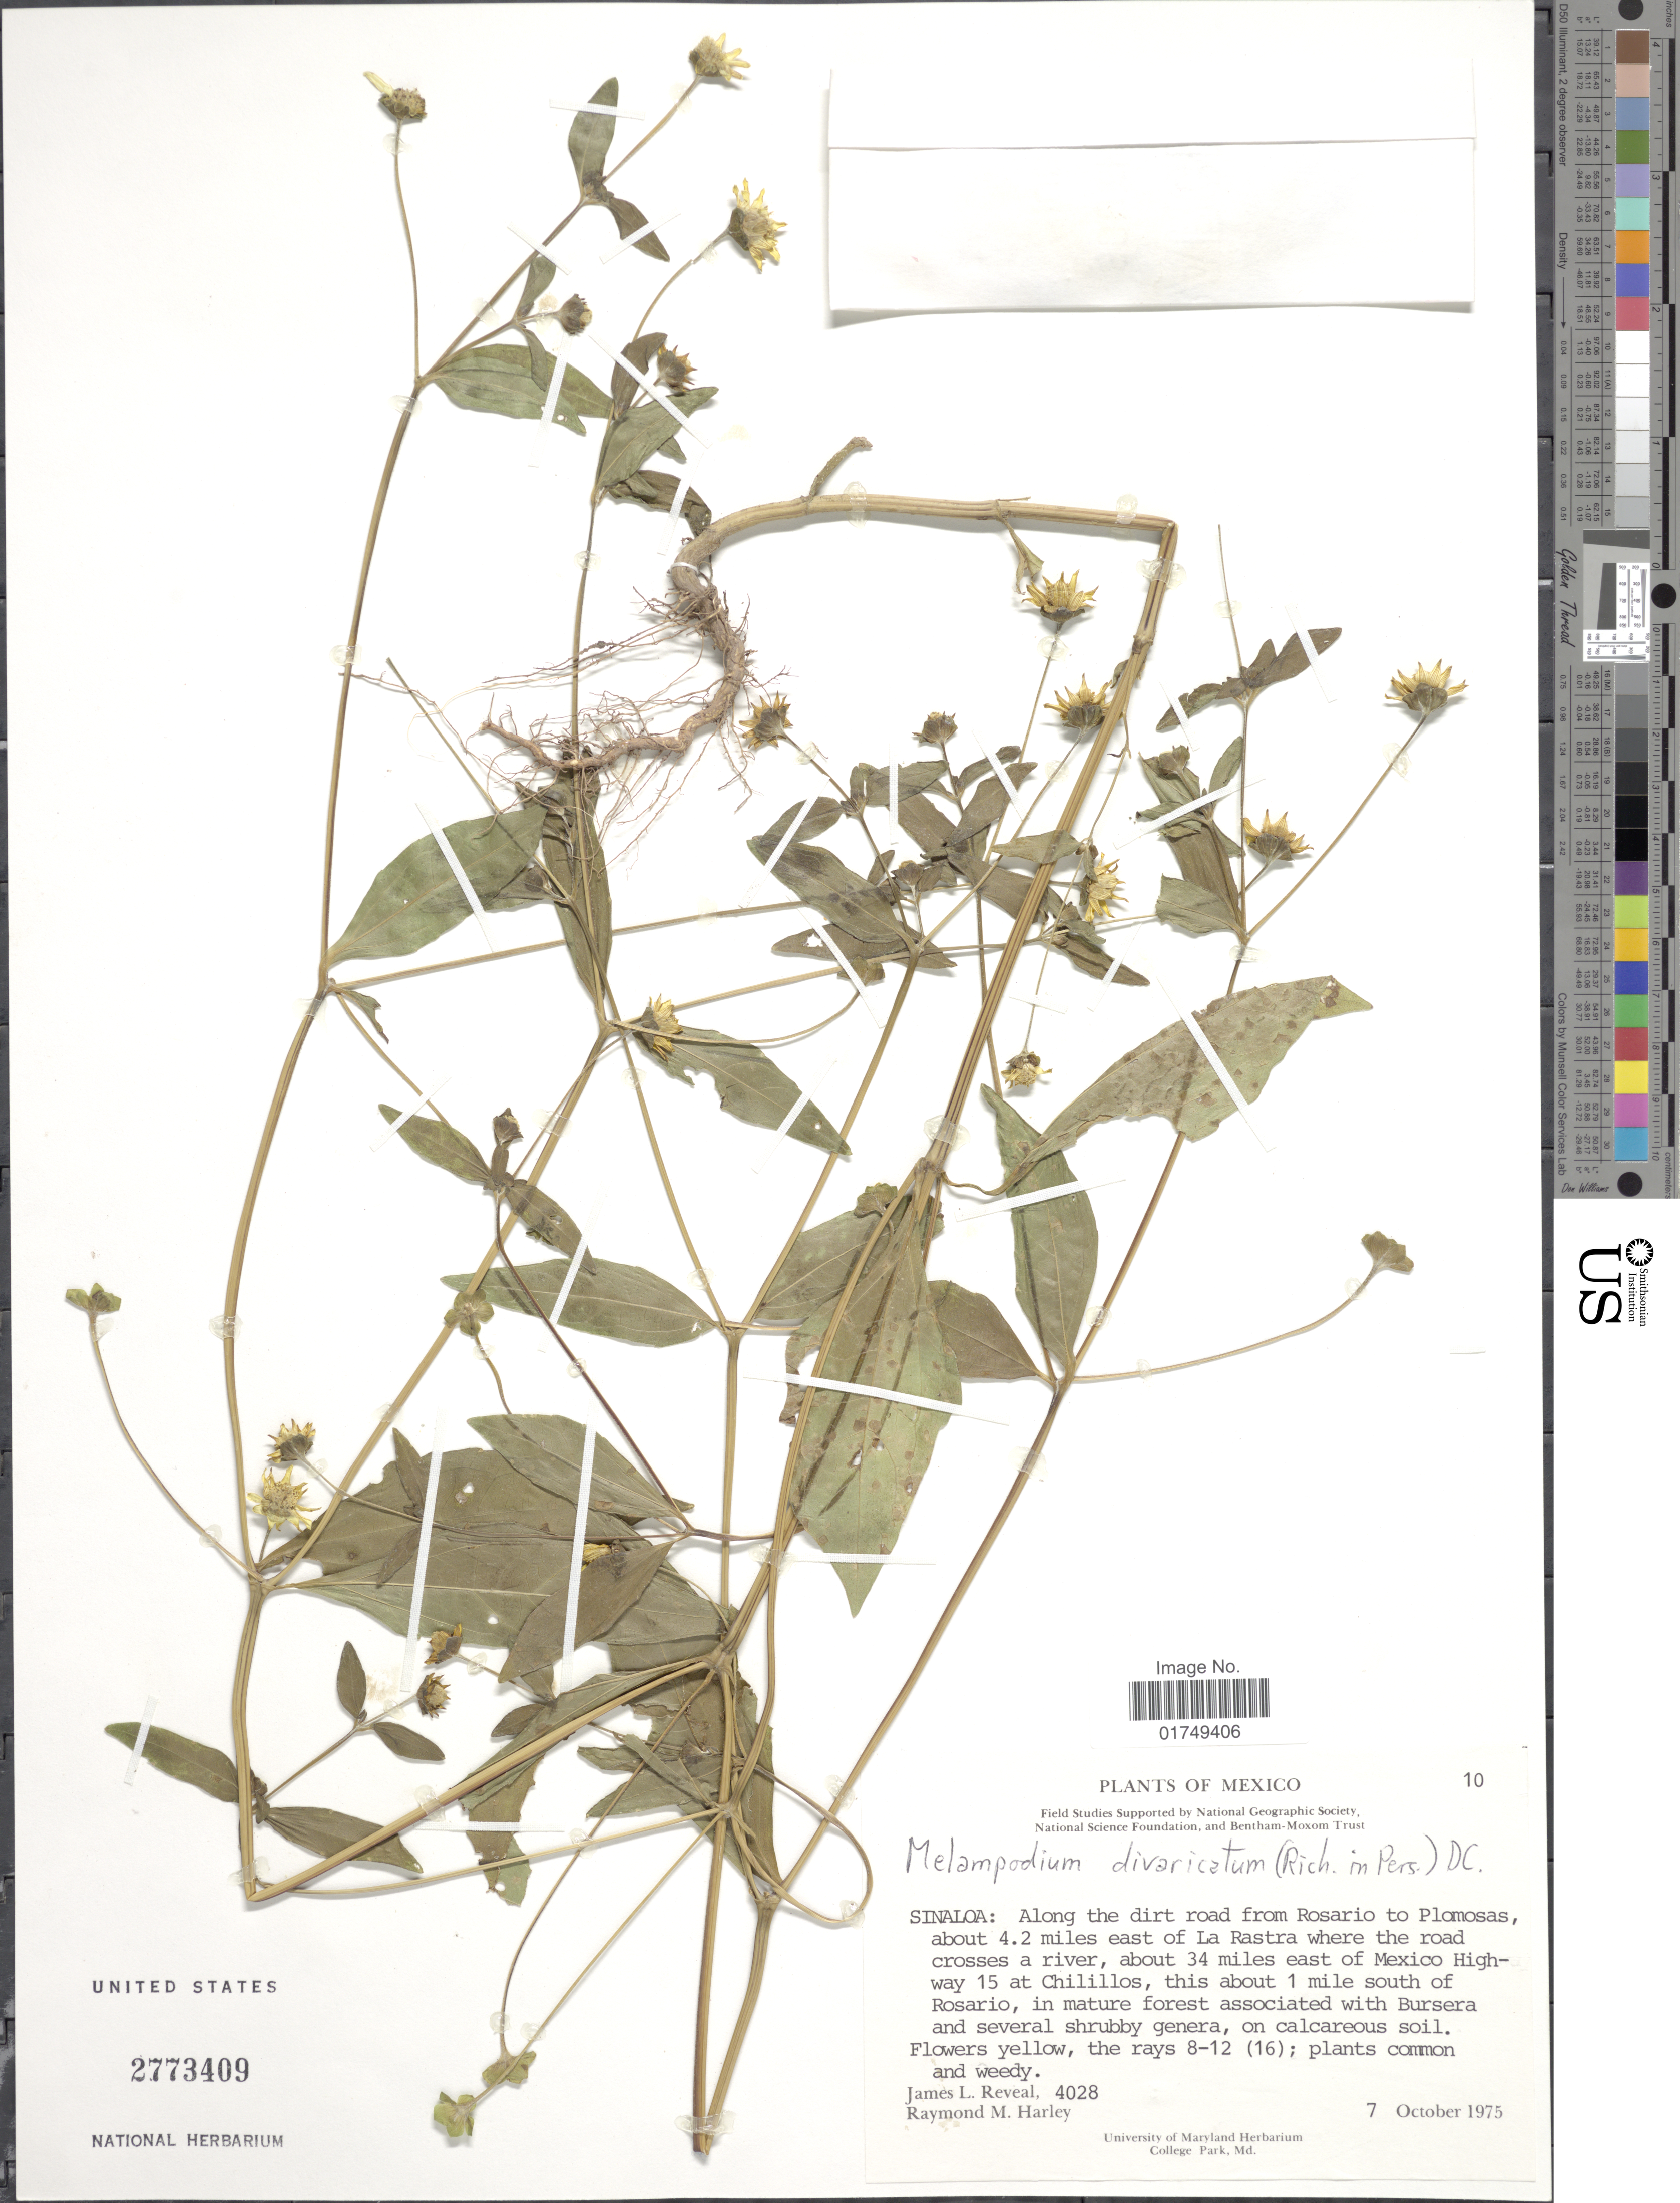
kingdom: Plantae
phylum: Tracheophyta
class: Magnoliopsida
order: Asterales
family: Asteraceae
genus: Melampodium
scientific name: Melampodium divaricatum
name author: (Rich.) DC.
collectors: J. L. Reveal & R. M. Harley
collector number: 4028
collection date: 1975-10-07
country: Mexico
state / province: Sinaloa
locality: Along the dirt road from Rosario to Plomosas, about 4.2 miles east of La Rastra where the road crosses a river, about 34 miles east of Mexico Highway 15 at Chilillos, this about 1 mile south of Rosario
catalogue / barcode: US 2773409